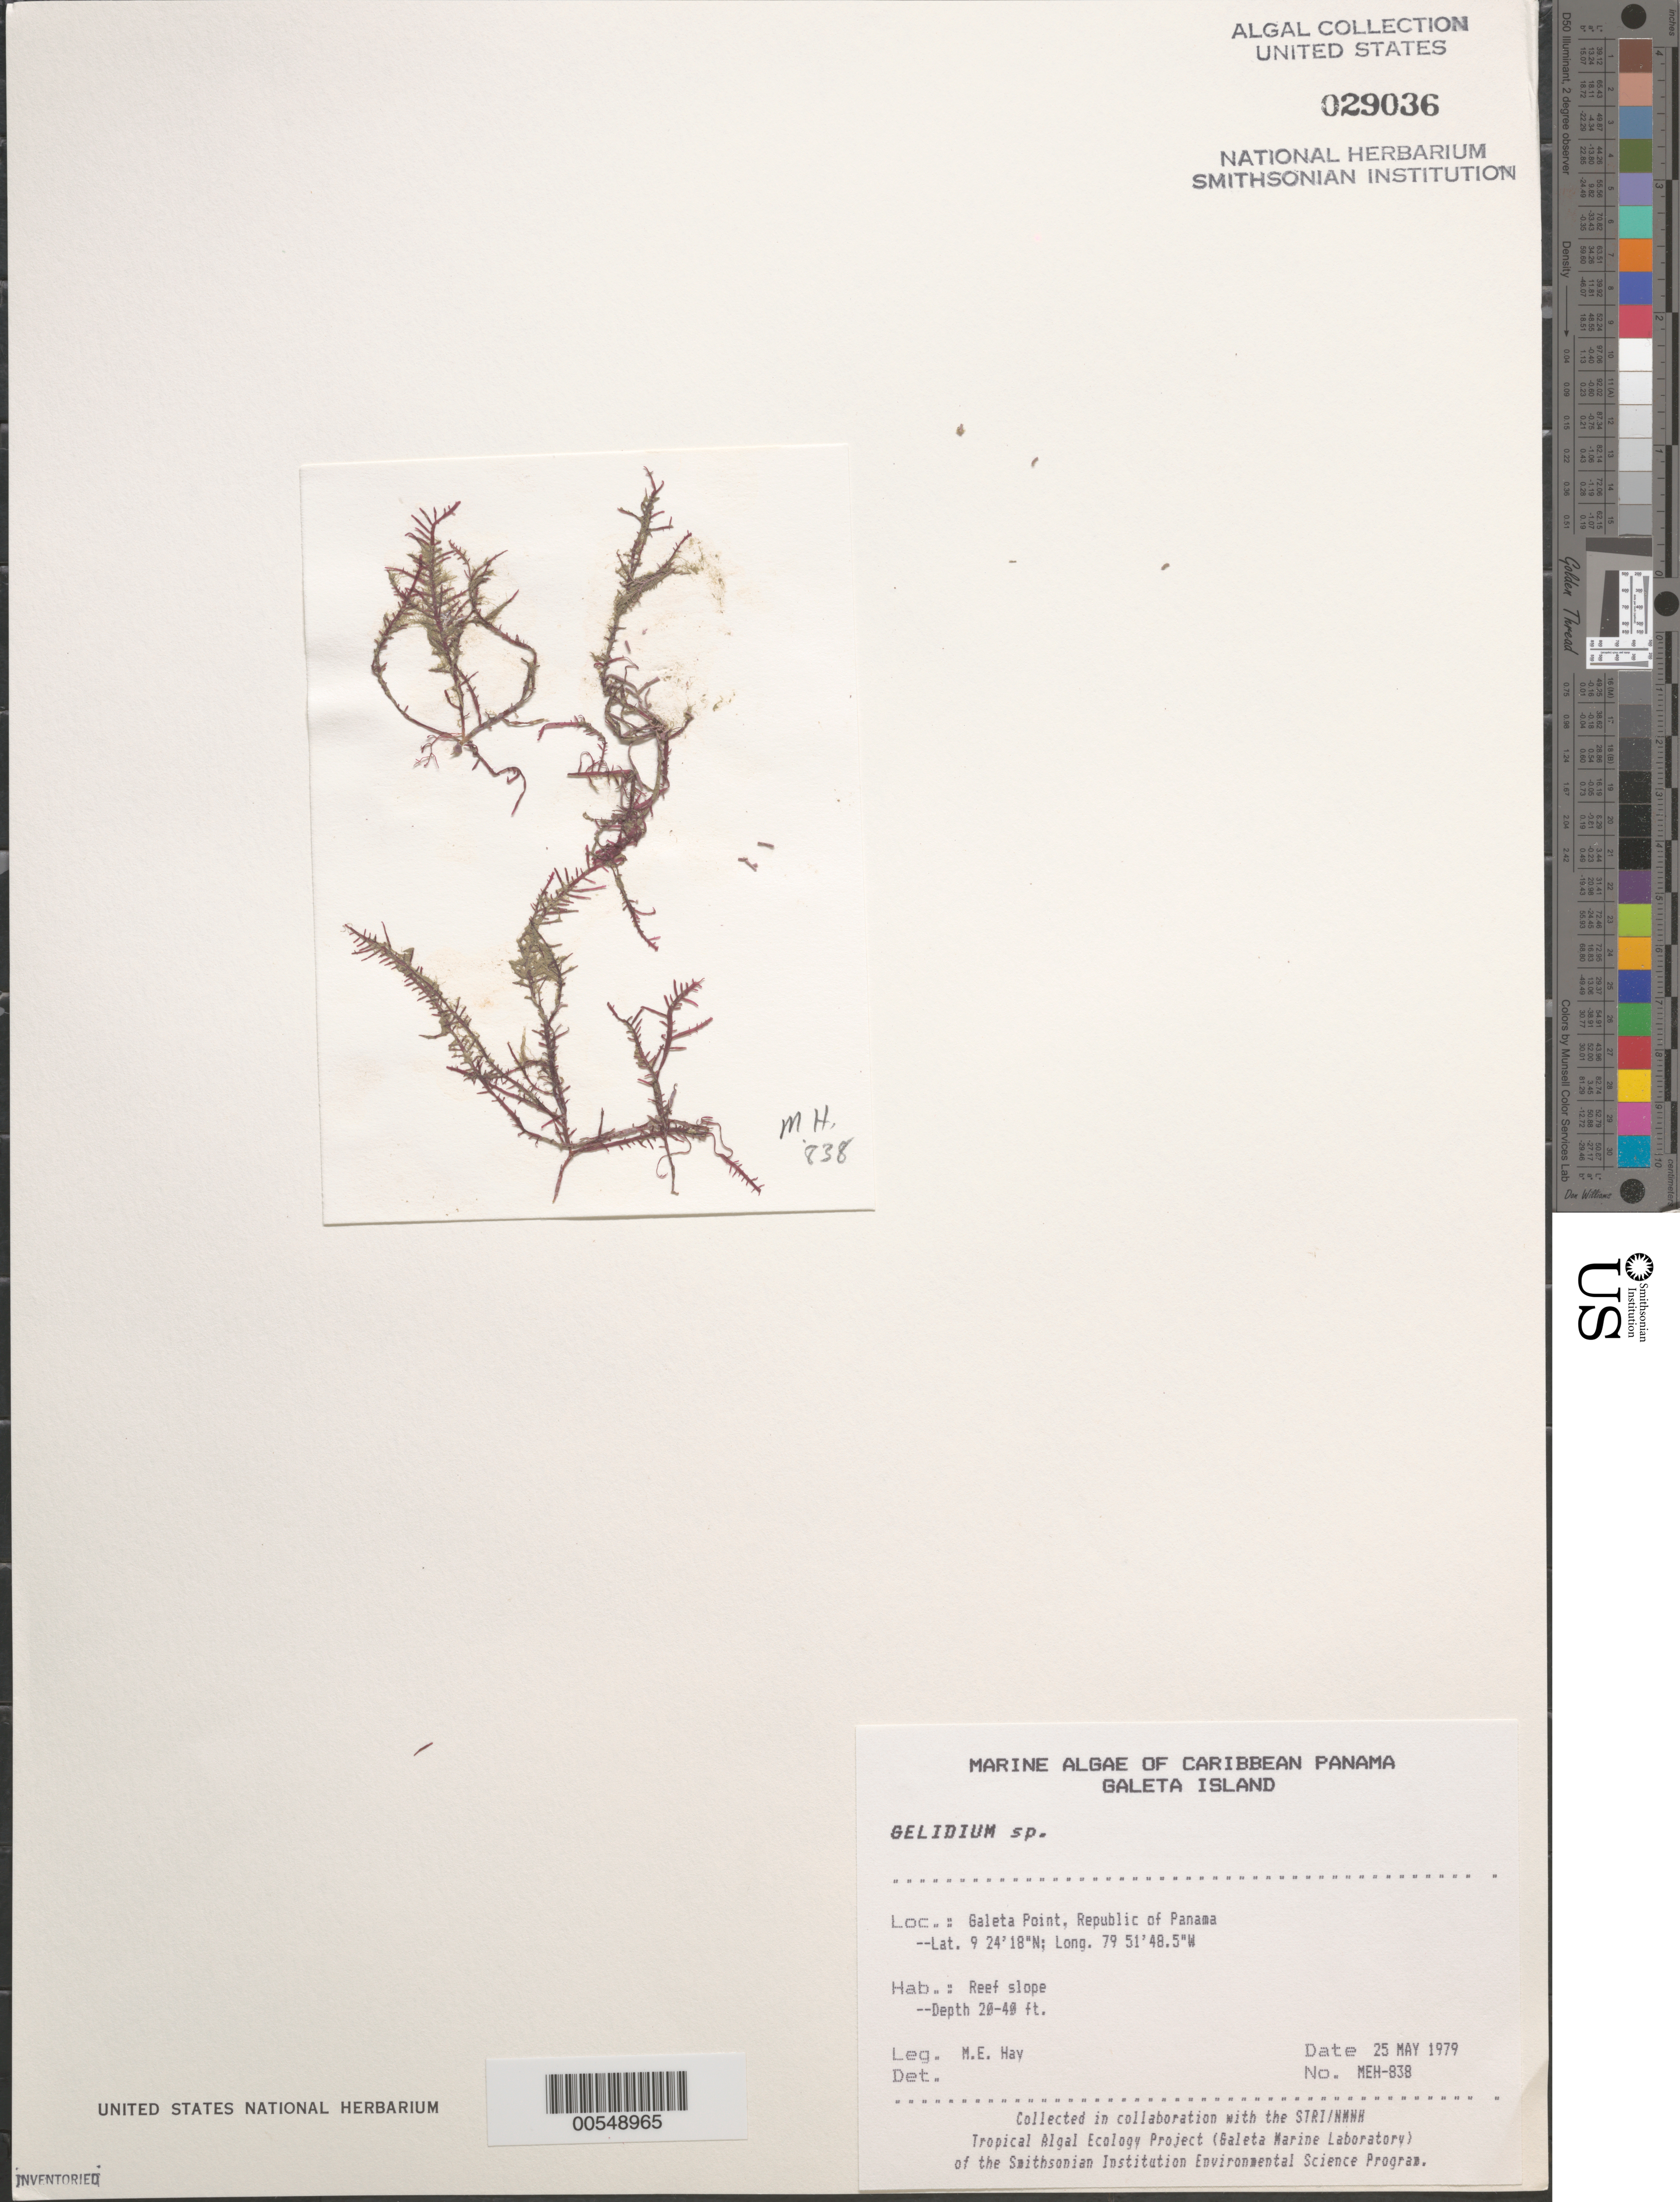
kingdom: Plantae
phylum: Rhodophyta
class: Florideophyceae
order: Gelidiales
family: Gelidiaceae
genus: Gelidium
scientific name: Gelidium sp.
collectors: M. E. Hay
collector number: MEH-838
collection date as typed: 25 May 1978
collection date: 1978-05-25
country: Panama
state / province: Colón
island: Galeta Island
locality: Galeta Point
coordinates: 9 24' 18" N, 79 51' 48.5" W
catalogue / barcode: US 29036